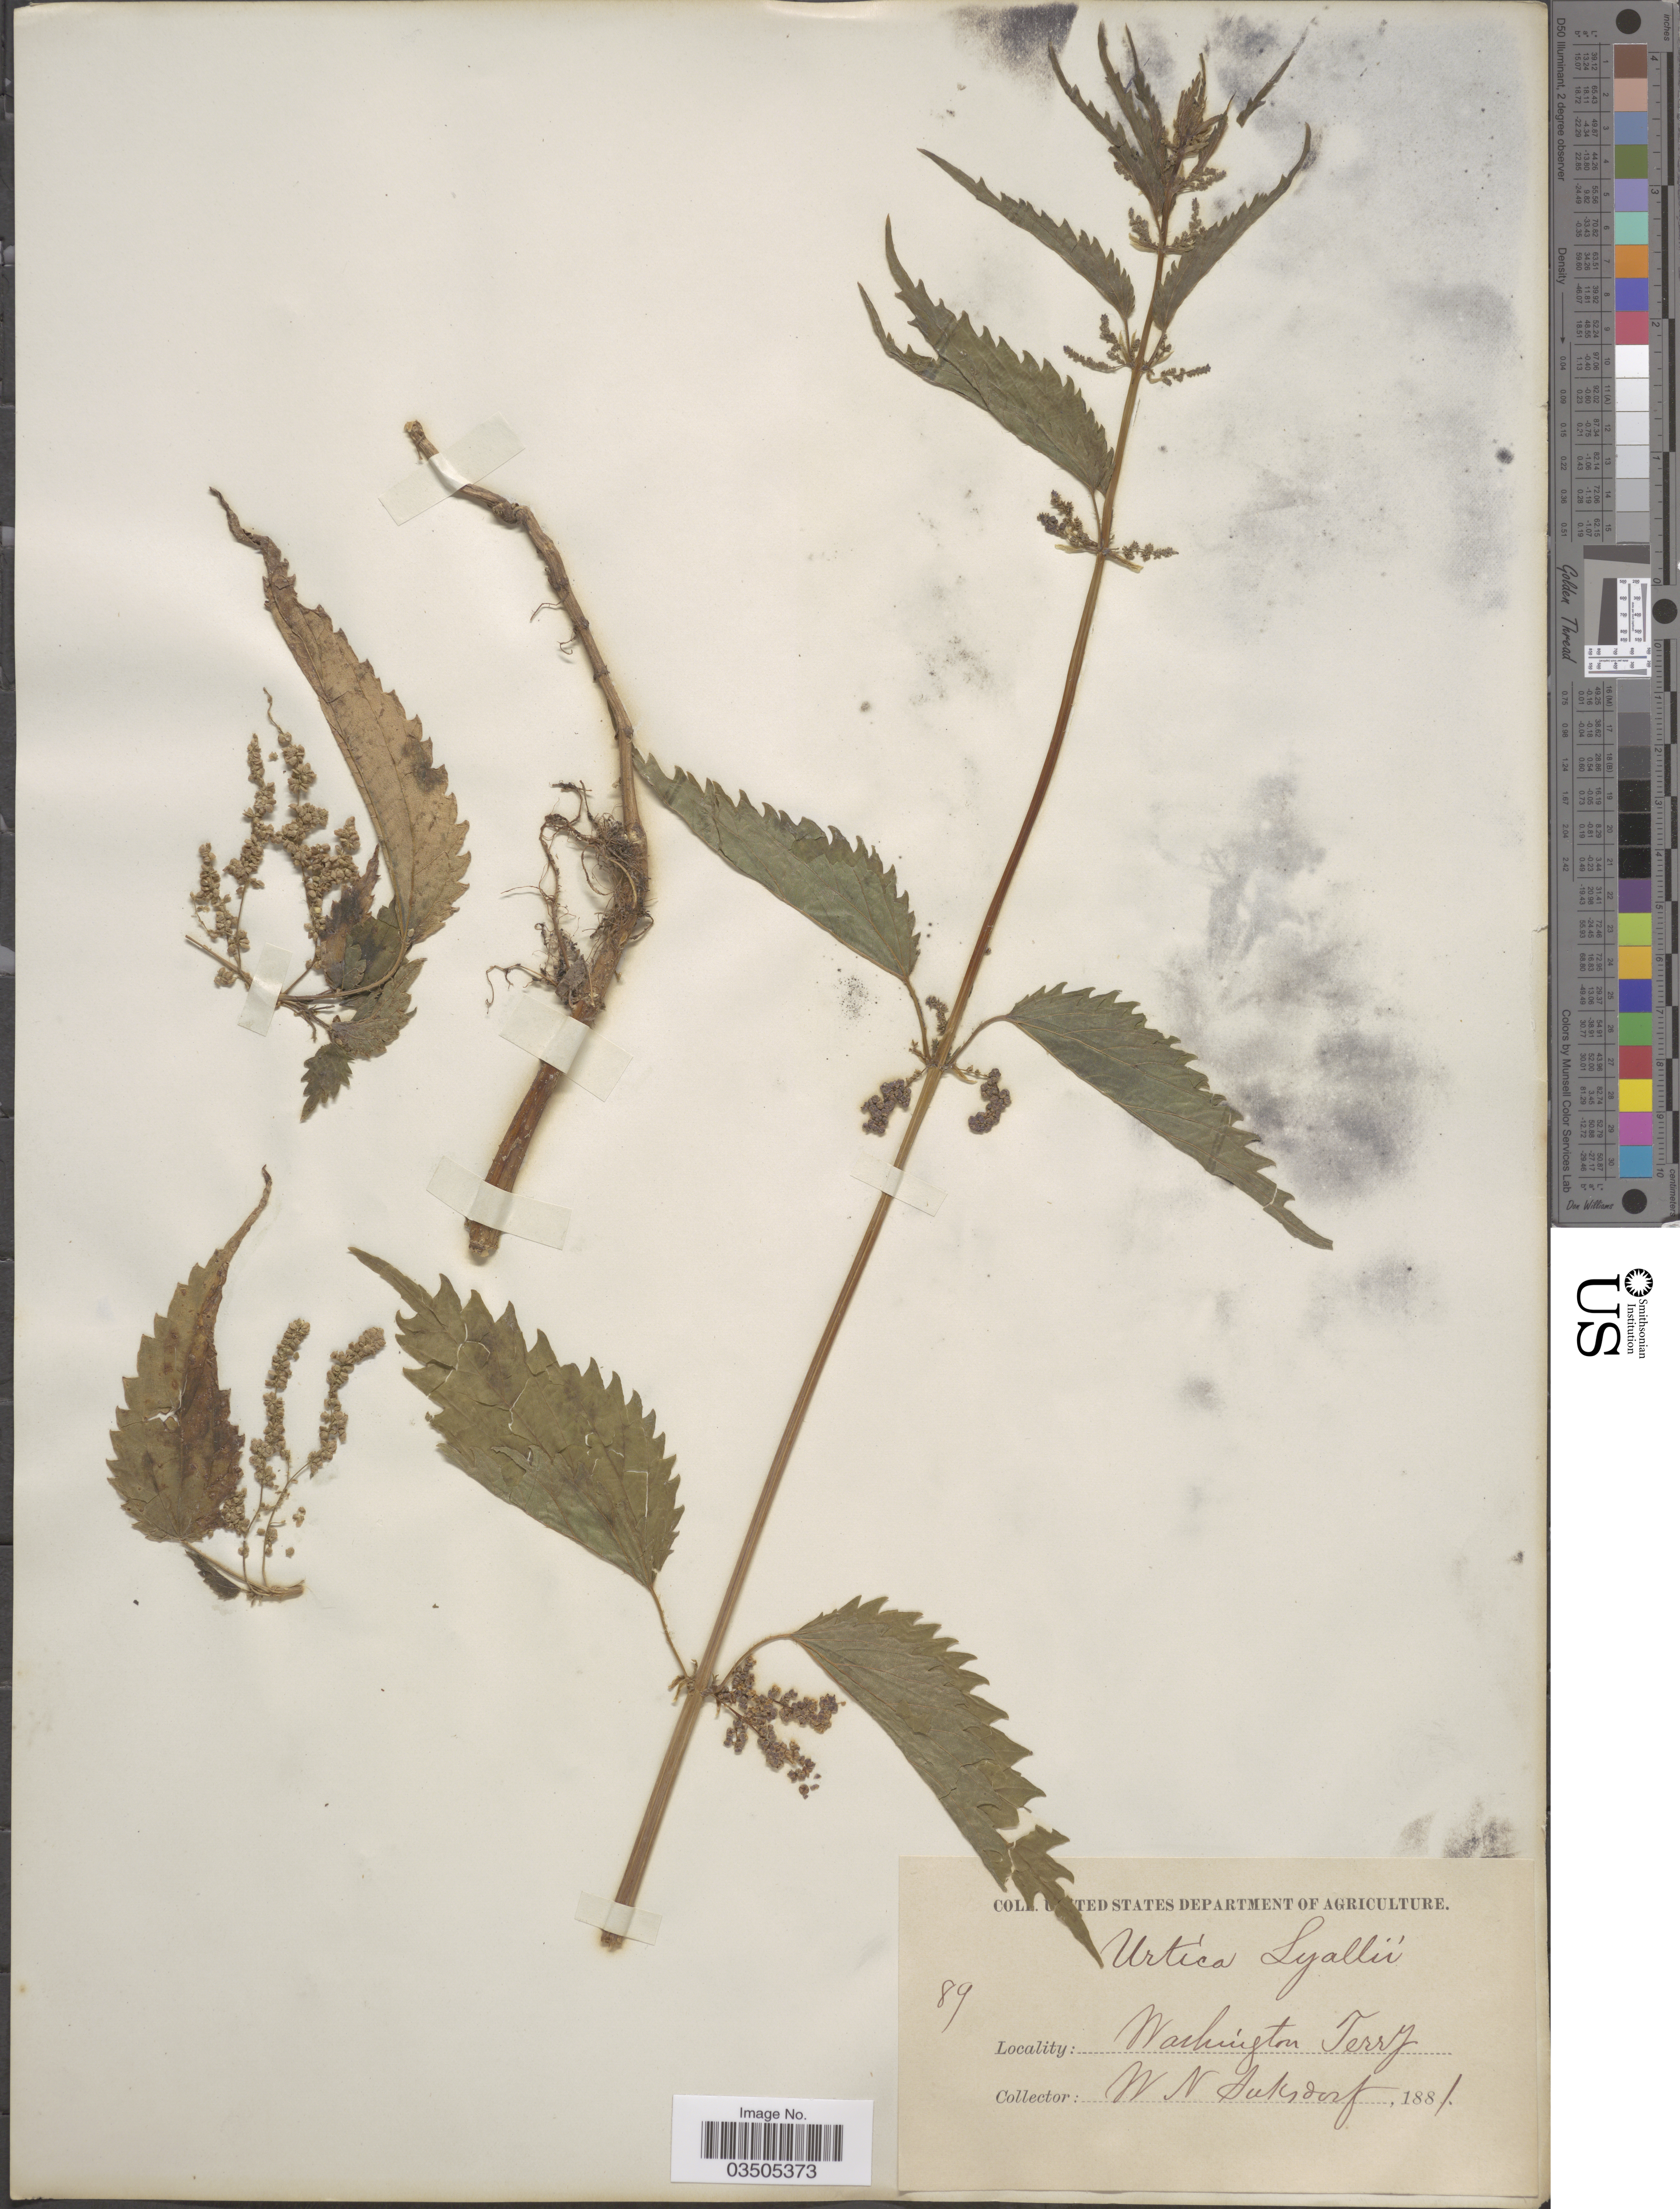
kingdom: Plantae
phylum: Tracheophyta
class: Magnoliopsida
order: Rosales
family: Urticaceae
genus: Urtica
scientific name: Urtica dioica subsp. gracilis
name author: L.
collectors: W. N. Suksdorf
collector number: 89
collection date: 1881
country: United States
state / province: Washington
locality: Washington Terry.